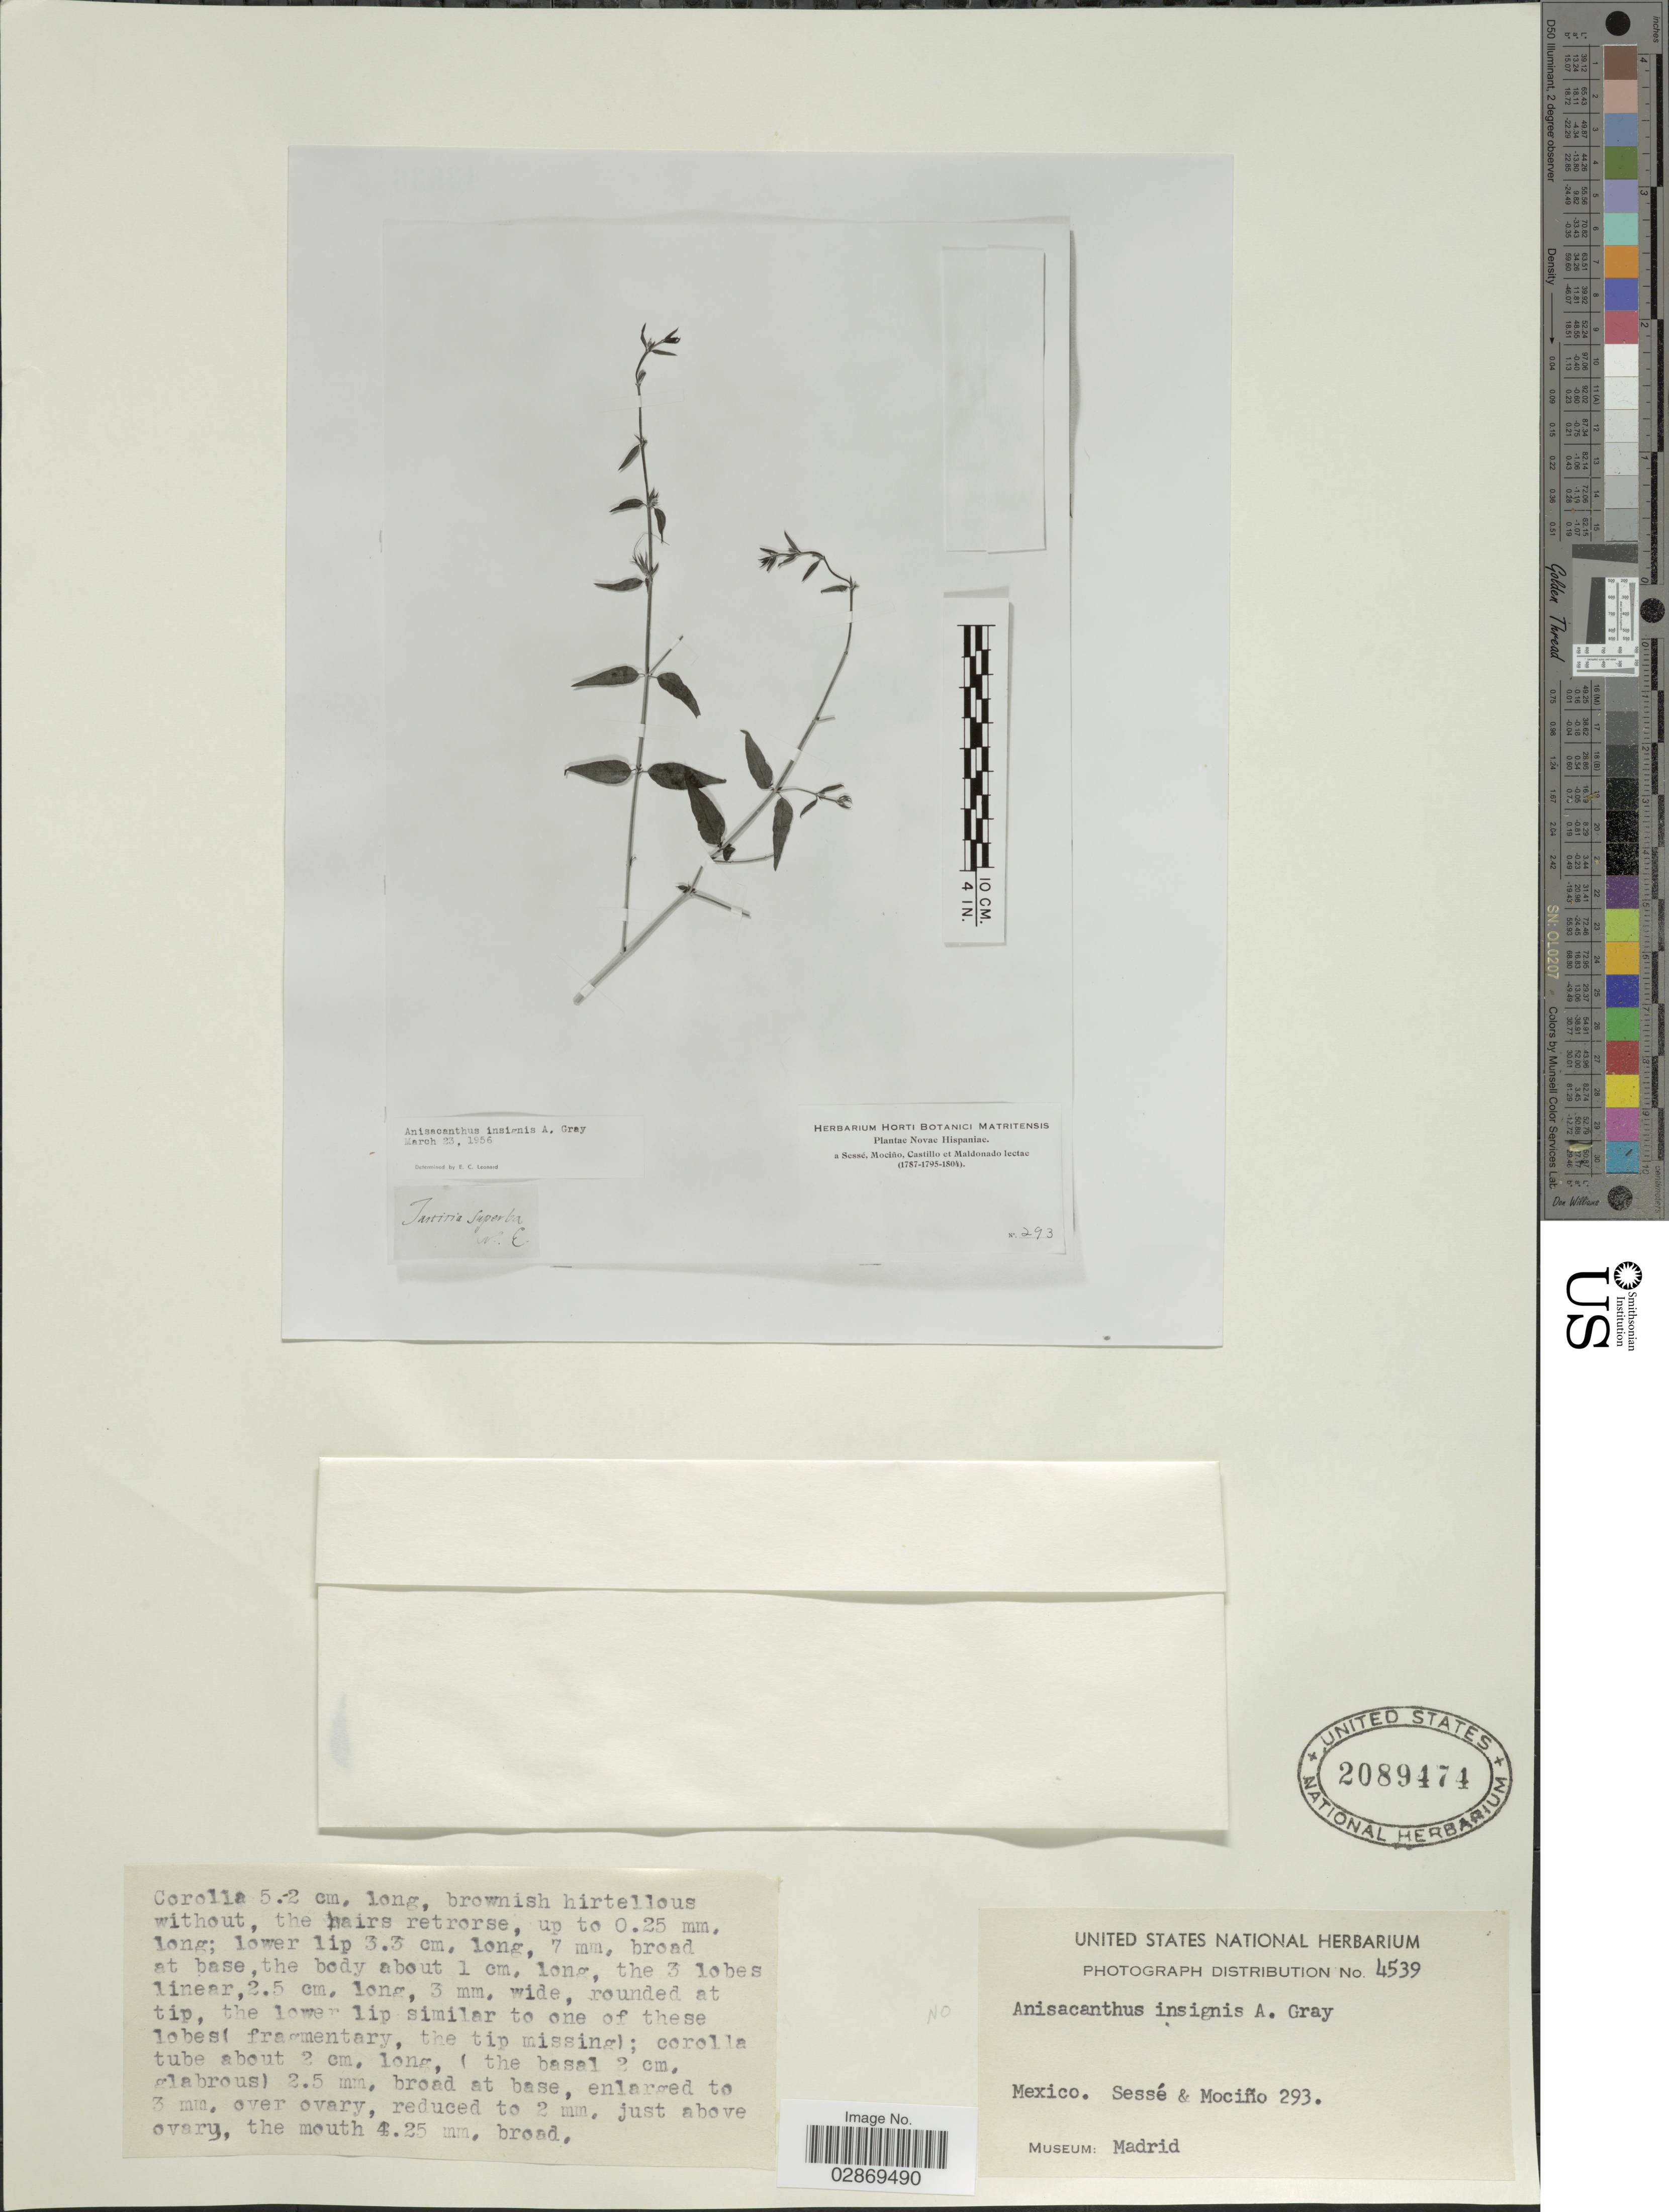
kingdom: Plantae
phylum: Tracheophyta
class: Magnoliopsida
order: Lamiales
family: Acanthaceae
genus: Anisacanthus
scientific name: Anisacanthus puberulus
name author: (Torr.) Henrickson & E.J. Lott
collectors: Sessé, --, Mociño, Castillo, -- & Maldonado, --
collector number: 293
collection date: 1787/1804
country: Mexico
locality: Novae Hispaniae.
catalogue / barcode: US 2089474